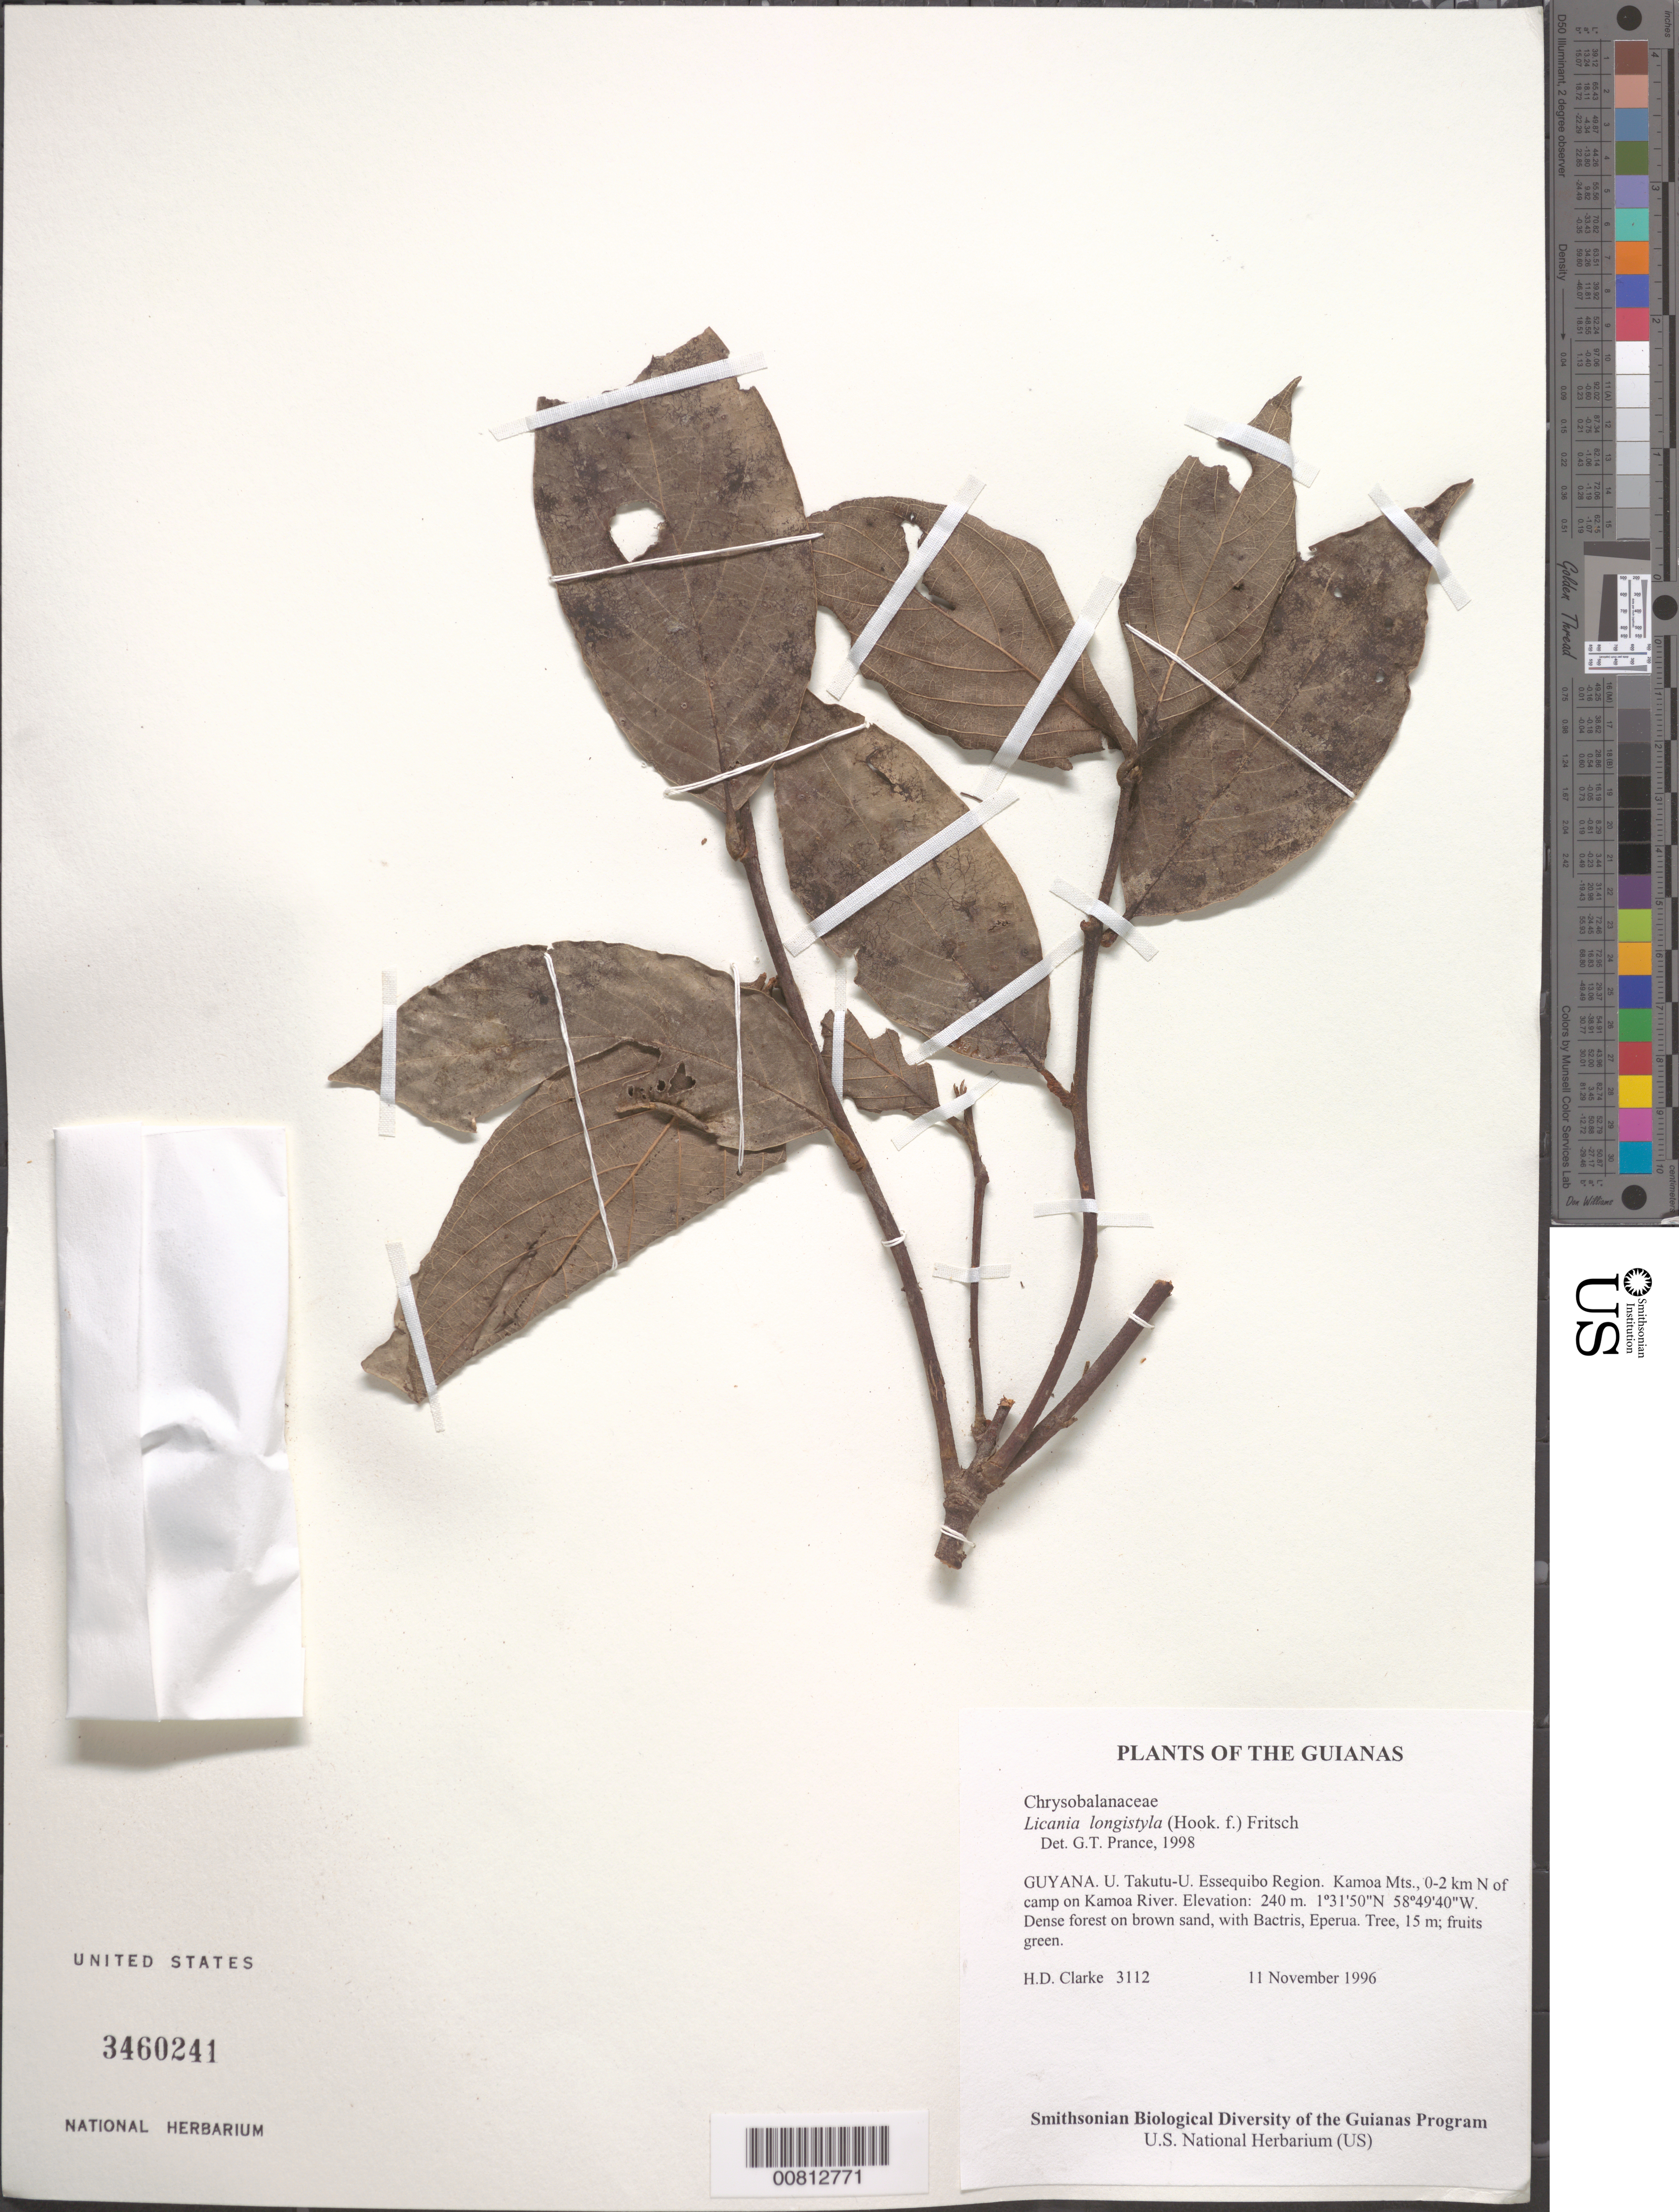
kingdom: Plantae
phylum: Tracheophyta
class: Magnoliopsida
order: Malpighiales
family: Chrysobalanaceae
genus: Leptobalanus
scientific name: Leptobalanus longistylus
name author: (Hook. f.) Sothers & Prance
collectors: H. D. Clarke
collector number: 3112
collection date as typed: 11 November 1996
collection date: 1996-11-11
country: Guyana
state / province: U. Takutu-U. Essequibo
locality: Kamoa Mts., 0-2 km N of camp on Kamoa River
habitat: Dense forest on brown sand, with Bactris, Eperua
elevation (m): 240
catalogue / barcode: US 3460241